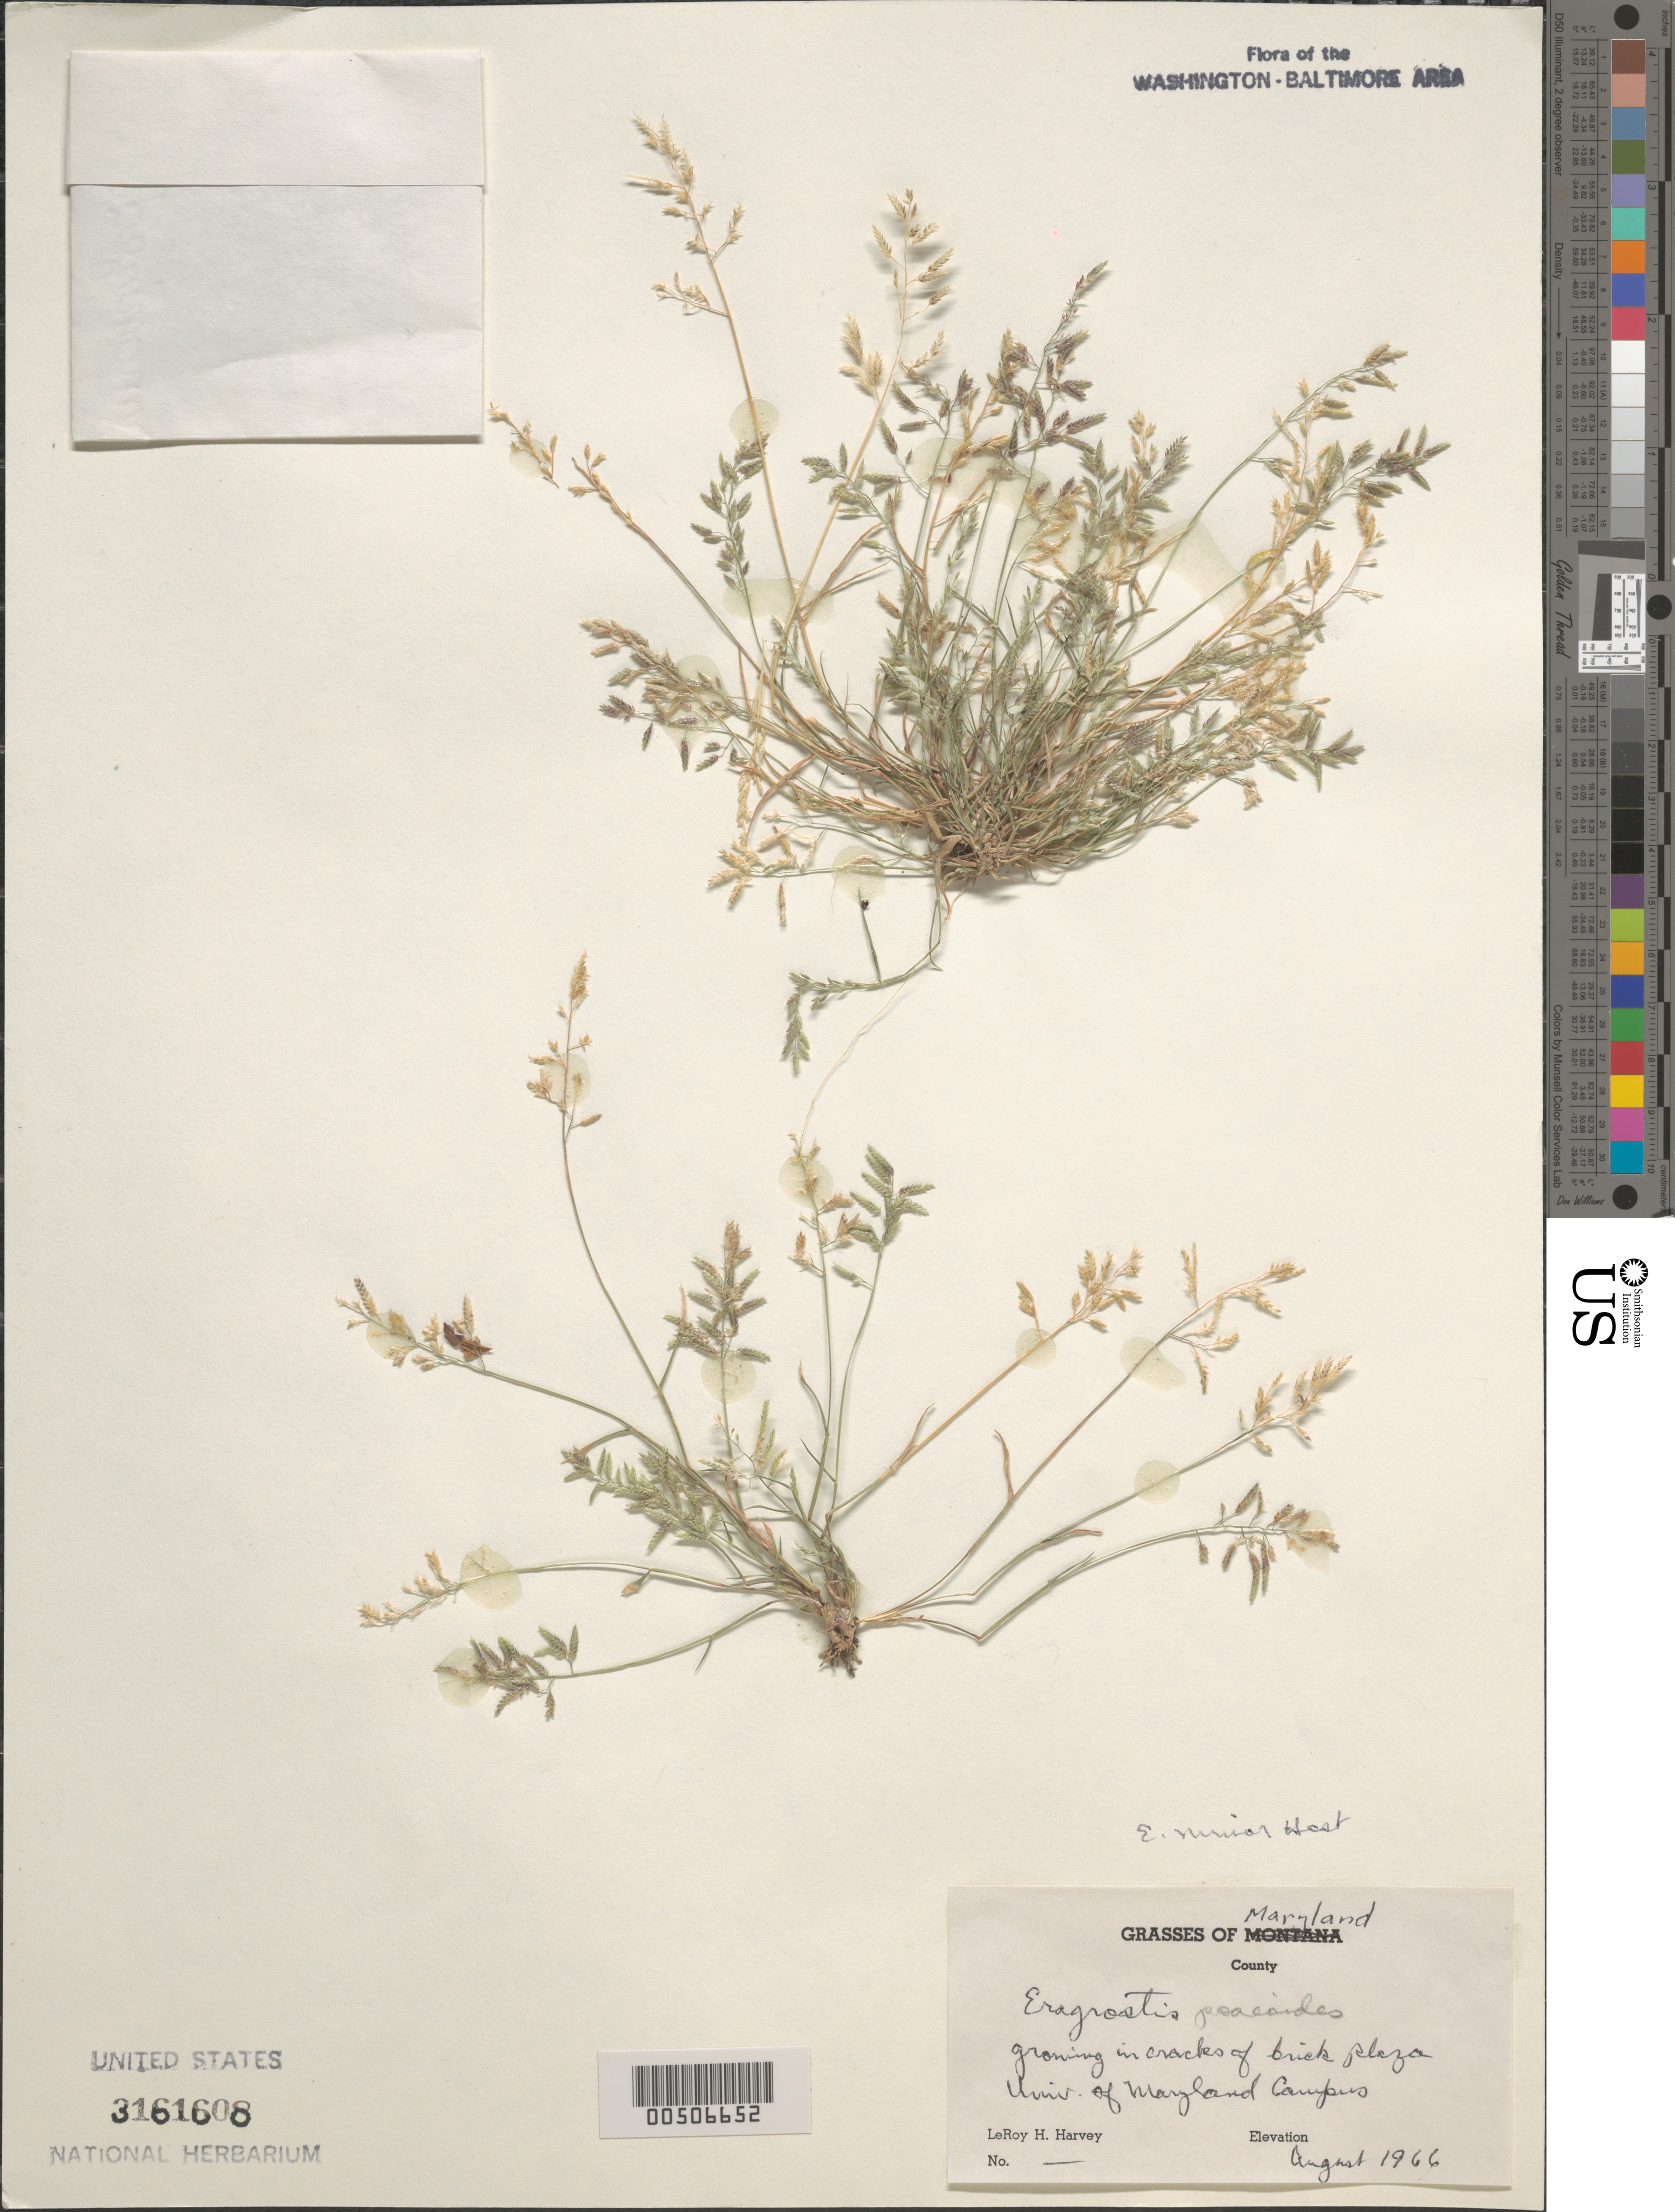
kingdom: Plantae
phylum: Tracheophyta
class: Liliopsida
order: Poales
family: Poaceae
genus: Eragrostis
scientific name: Eragrostis minor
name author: Host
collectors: L. H. Harvey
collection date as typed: Aug 1966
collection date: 1966-08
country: United States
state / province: Maryland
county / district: Prince George's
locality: University of Maryland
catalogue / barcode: US 3161608